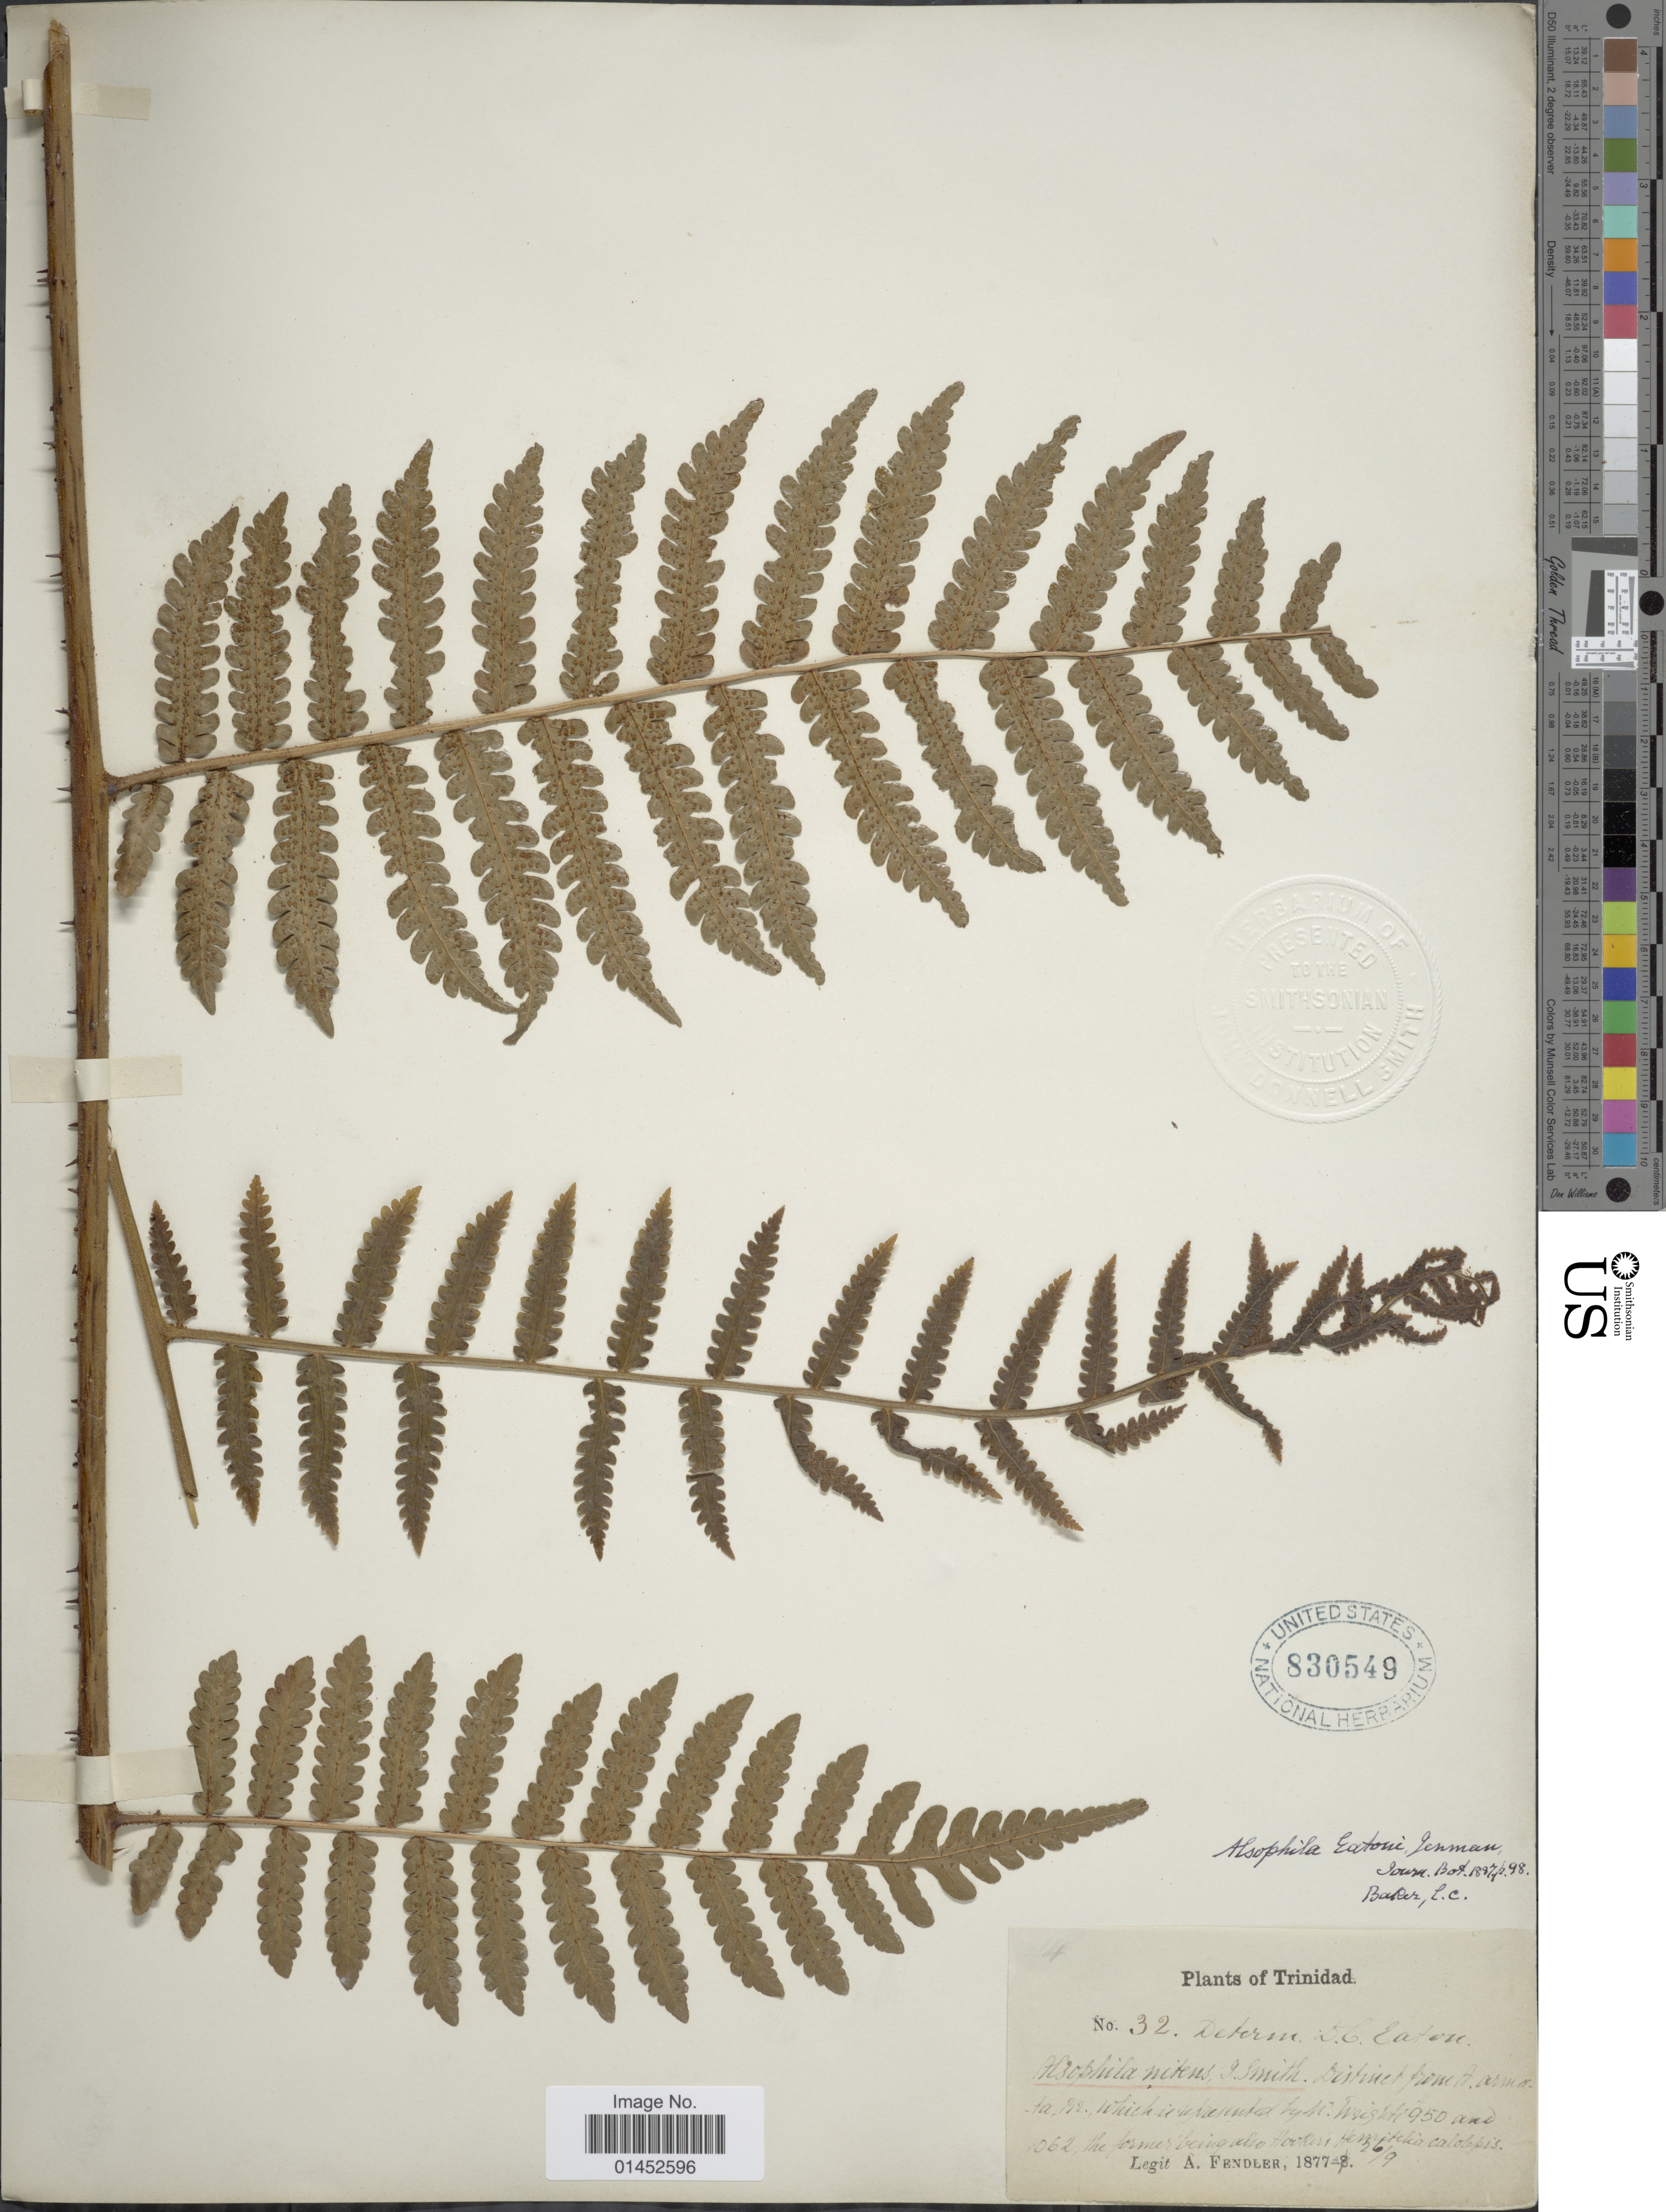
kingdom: Plantae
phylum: Tracheophyta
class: Polypodiopsida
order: Cyatheales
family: Cyatheaceae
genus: Cyathea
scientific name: Cyathea pungens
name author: (Willd.) Domin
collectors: A. Fendler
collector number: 32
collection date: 1877-09-26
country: Trinidad and Tobago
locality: Trnidad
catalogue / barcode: US 830549